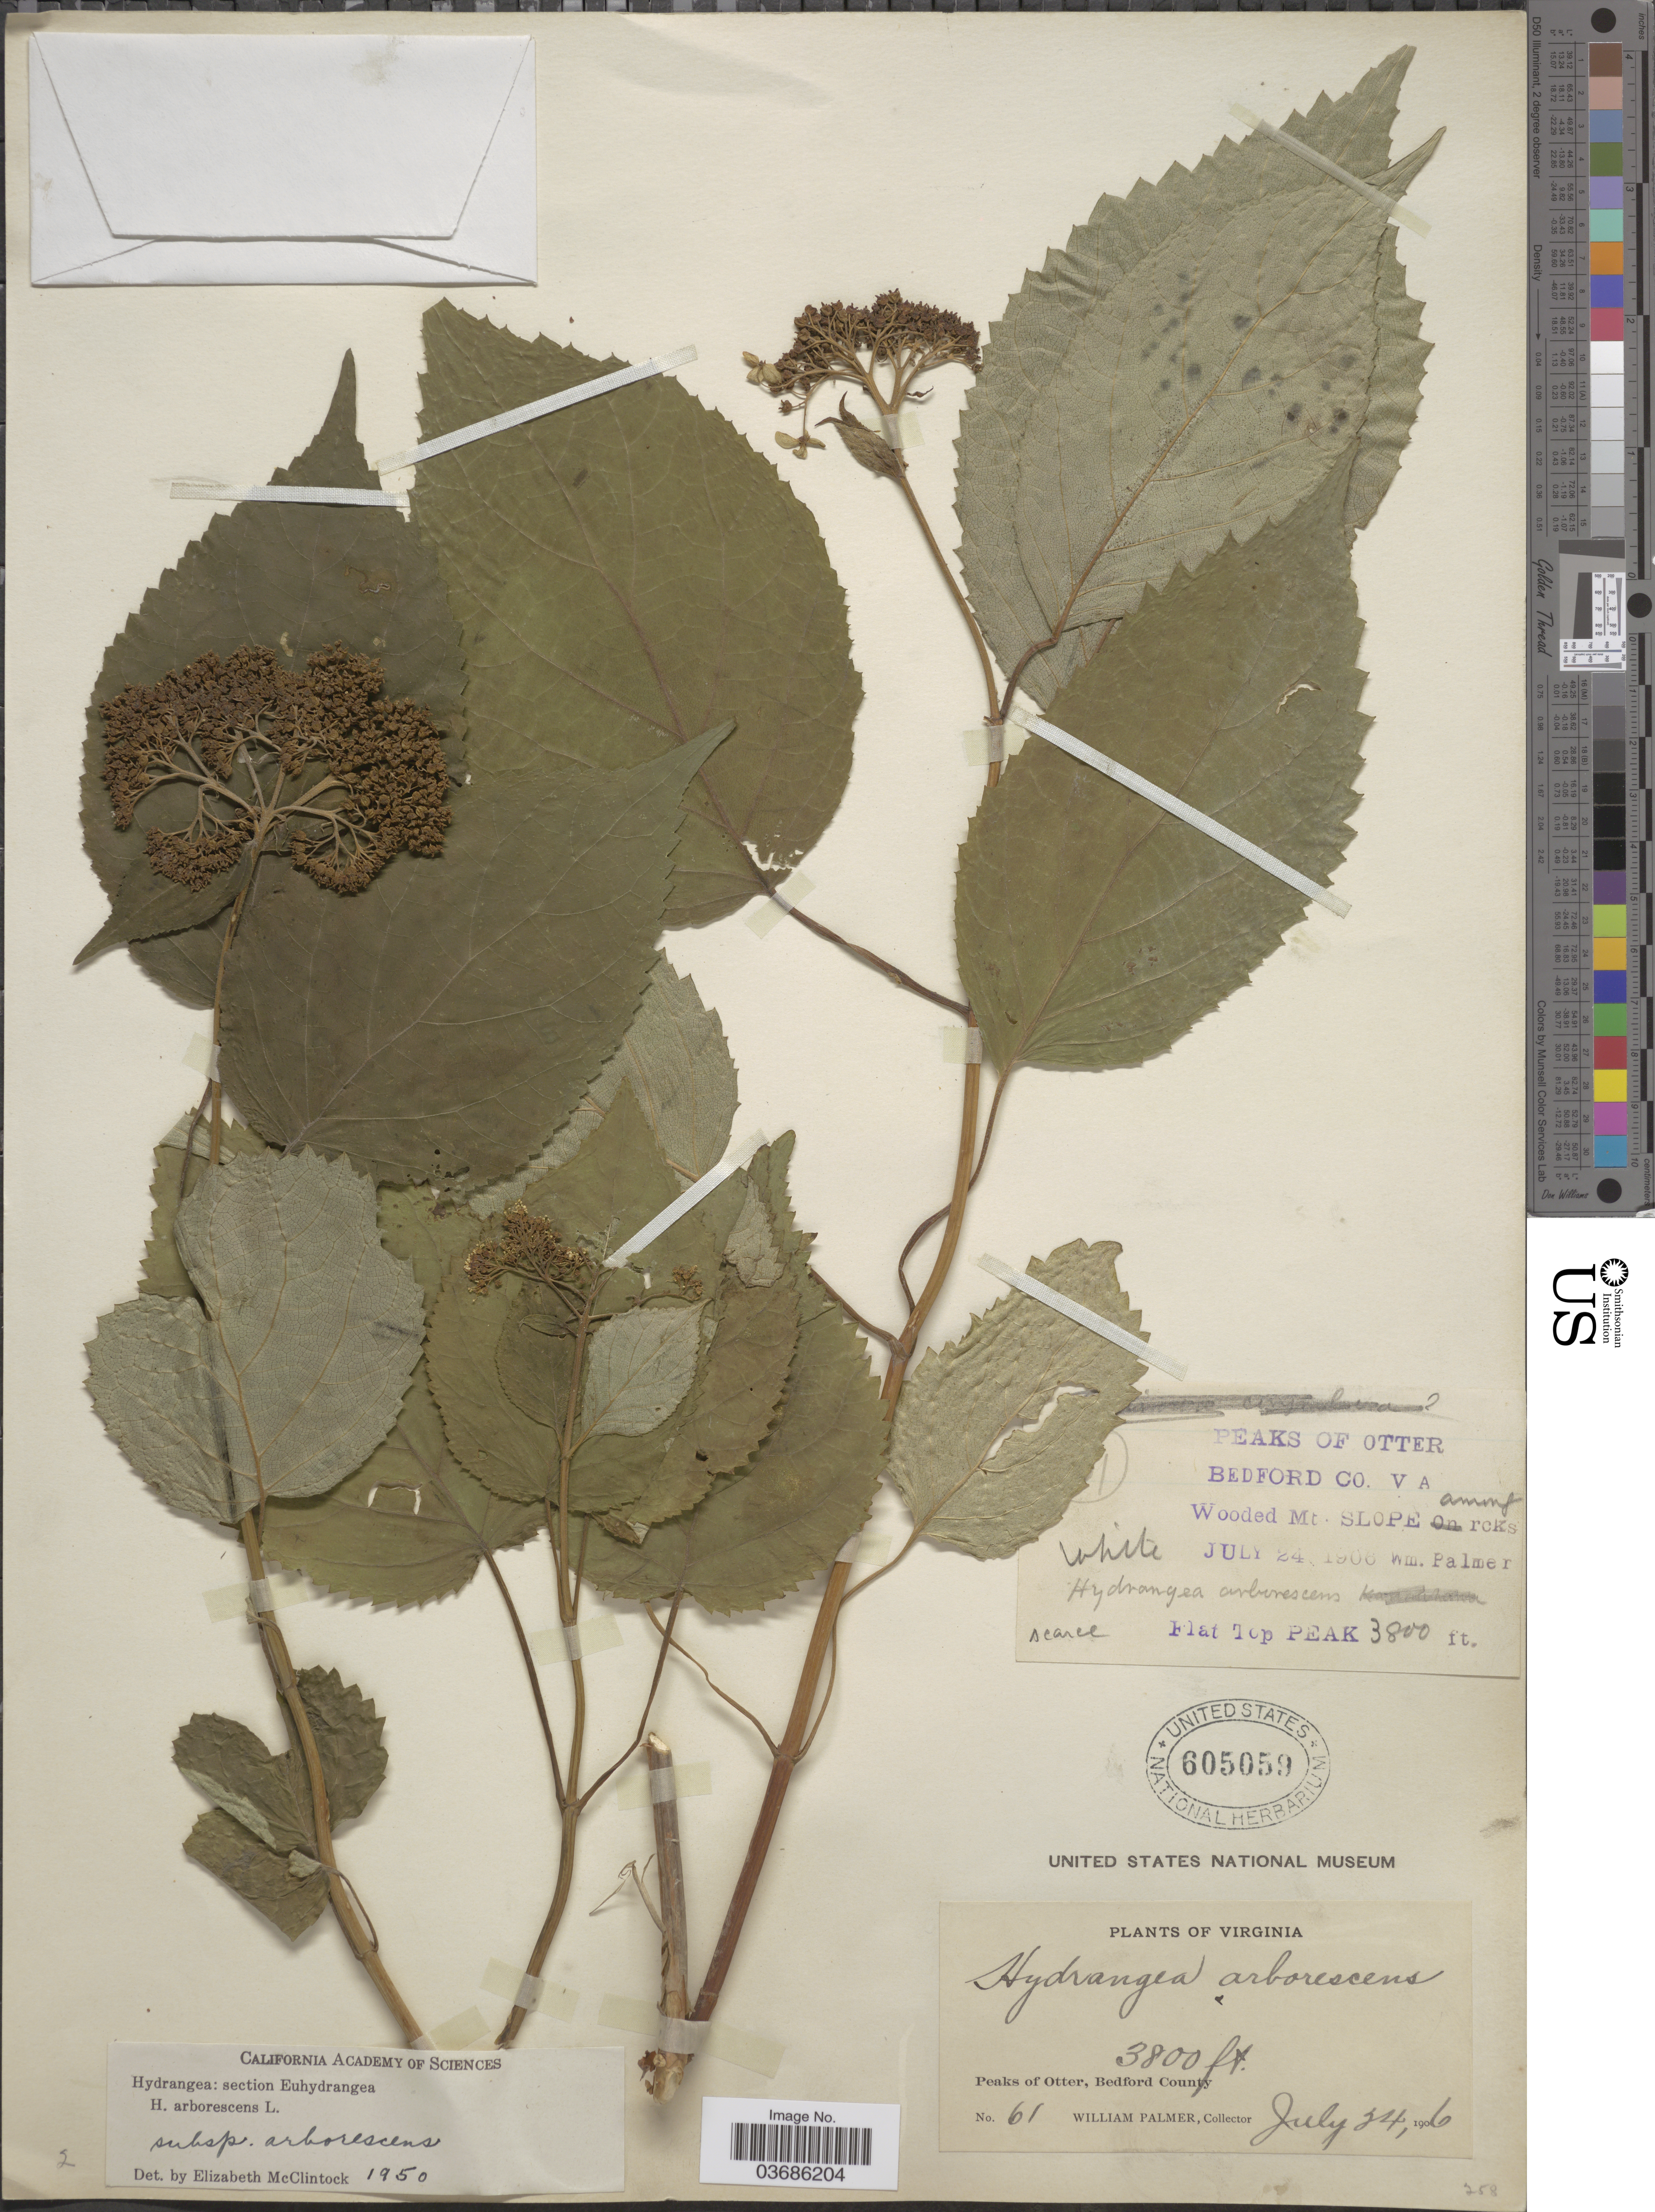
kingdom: Plantae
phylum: Tracheophyta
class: Magnoliopsida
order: Cornales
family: Hydrangeaceae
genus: Hydrangea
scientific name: Hydrangea arborescens subsp. arborescens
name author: L.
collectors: W. Palmer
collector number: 61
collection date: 1906-07-24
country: United States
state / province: Virginia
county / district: Bedford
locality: Peaks of Otter, Bedford County. Wooded Mt. Slope among rcks. Flat Top Peak.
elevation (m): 1158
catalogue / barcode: US 605059